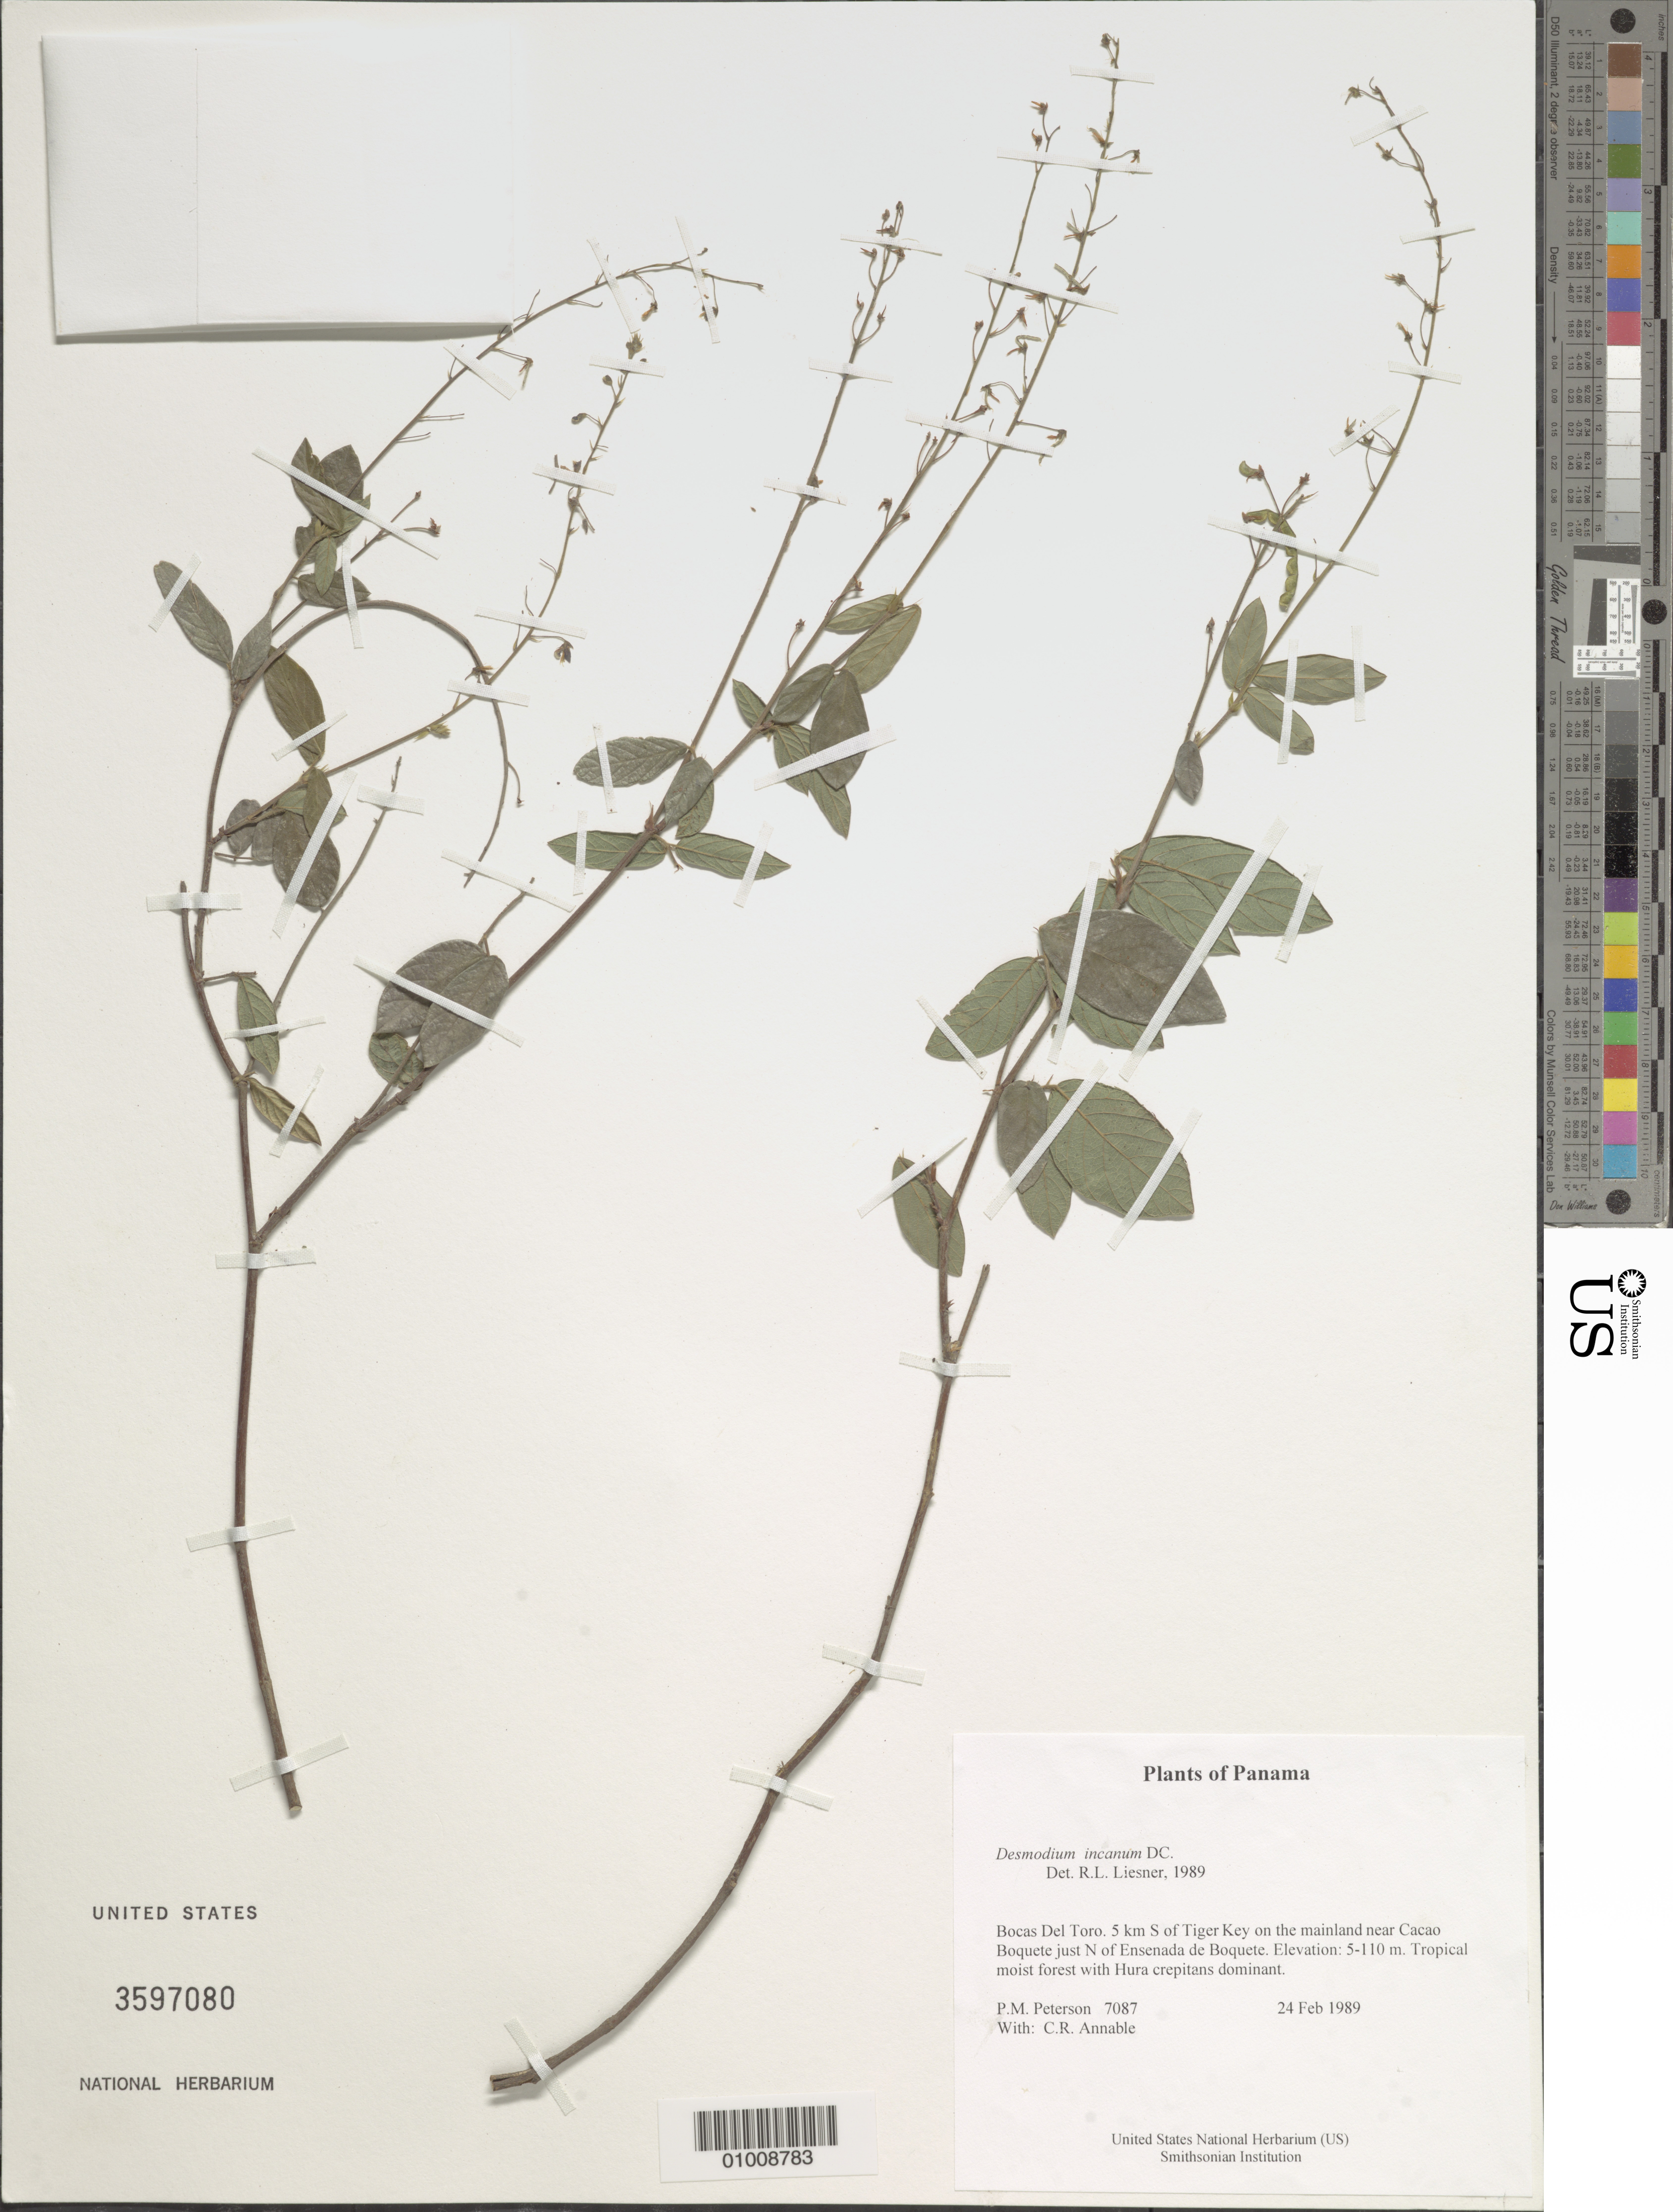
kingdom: Plantae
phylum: Tracheophyta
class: Magnoliopsida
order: Fabales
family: Fabaceae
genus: Desmodium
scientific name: Desmodium incanum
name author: (Sw.) DC.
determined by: Liesner, R. L.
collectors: P. M. Peterson & C. R. Annable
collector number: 07087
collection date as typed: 24 Feb 1989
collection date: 1989-02-24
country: Panama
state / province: Bocas del Toro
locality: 5 km S of Tiger Key on the mainland near Cacao Boquete just N of Ensenada de Boquete.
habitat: Tropical moist forest with Hura crepitans dominant.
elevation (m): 5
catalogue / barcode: US 3597080